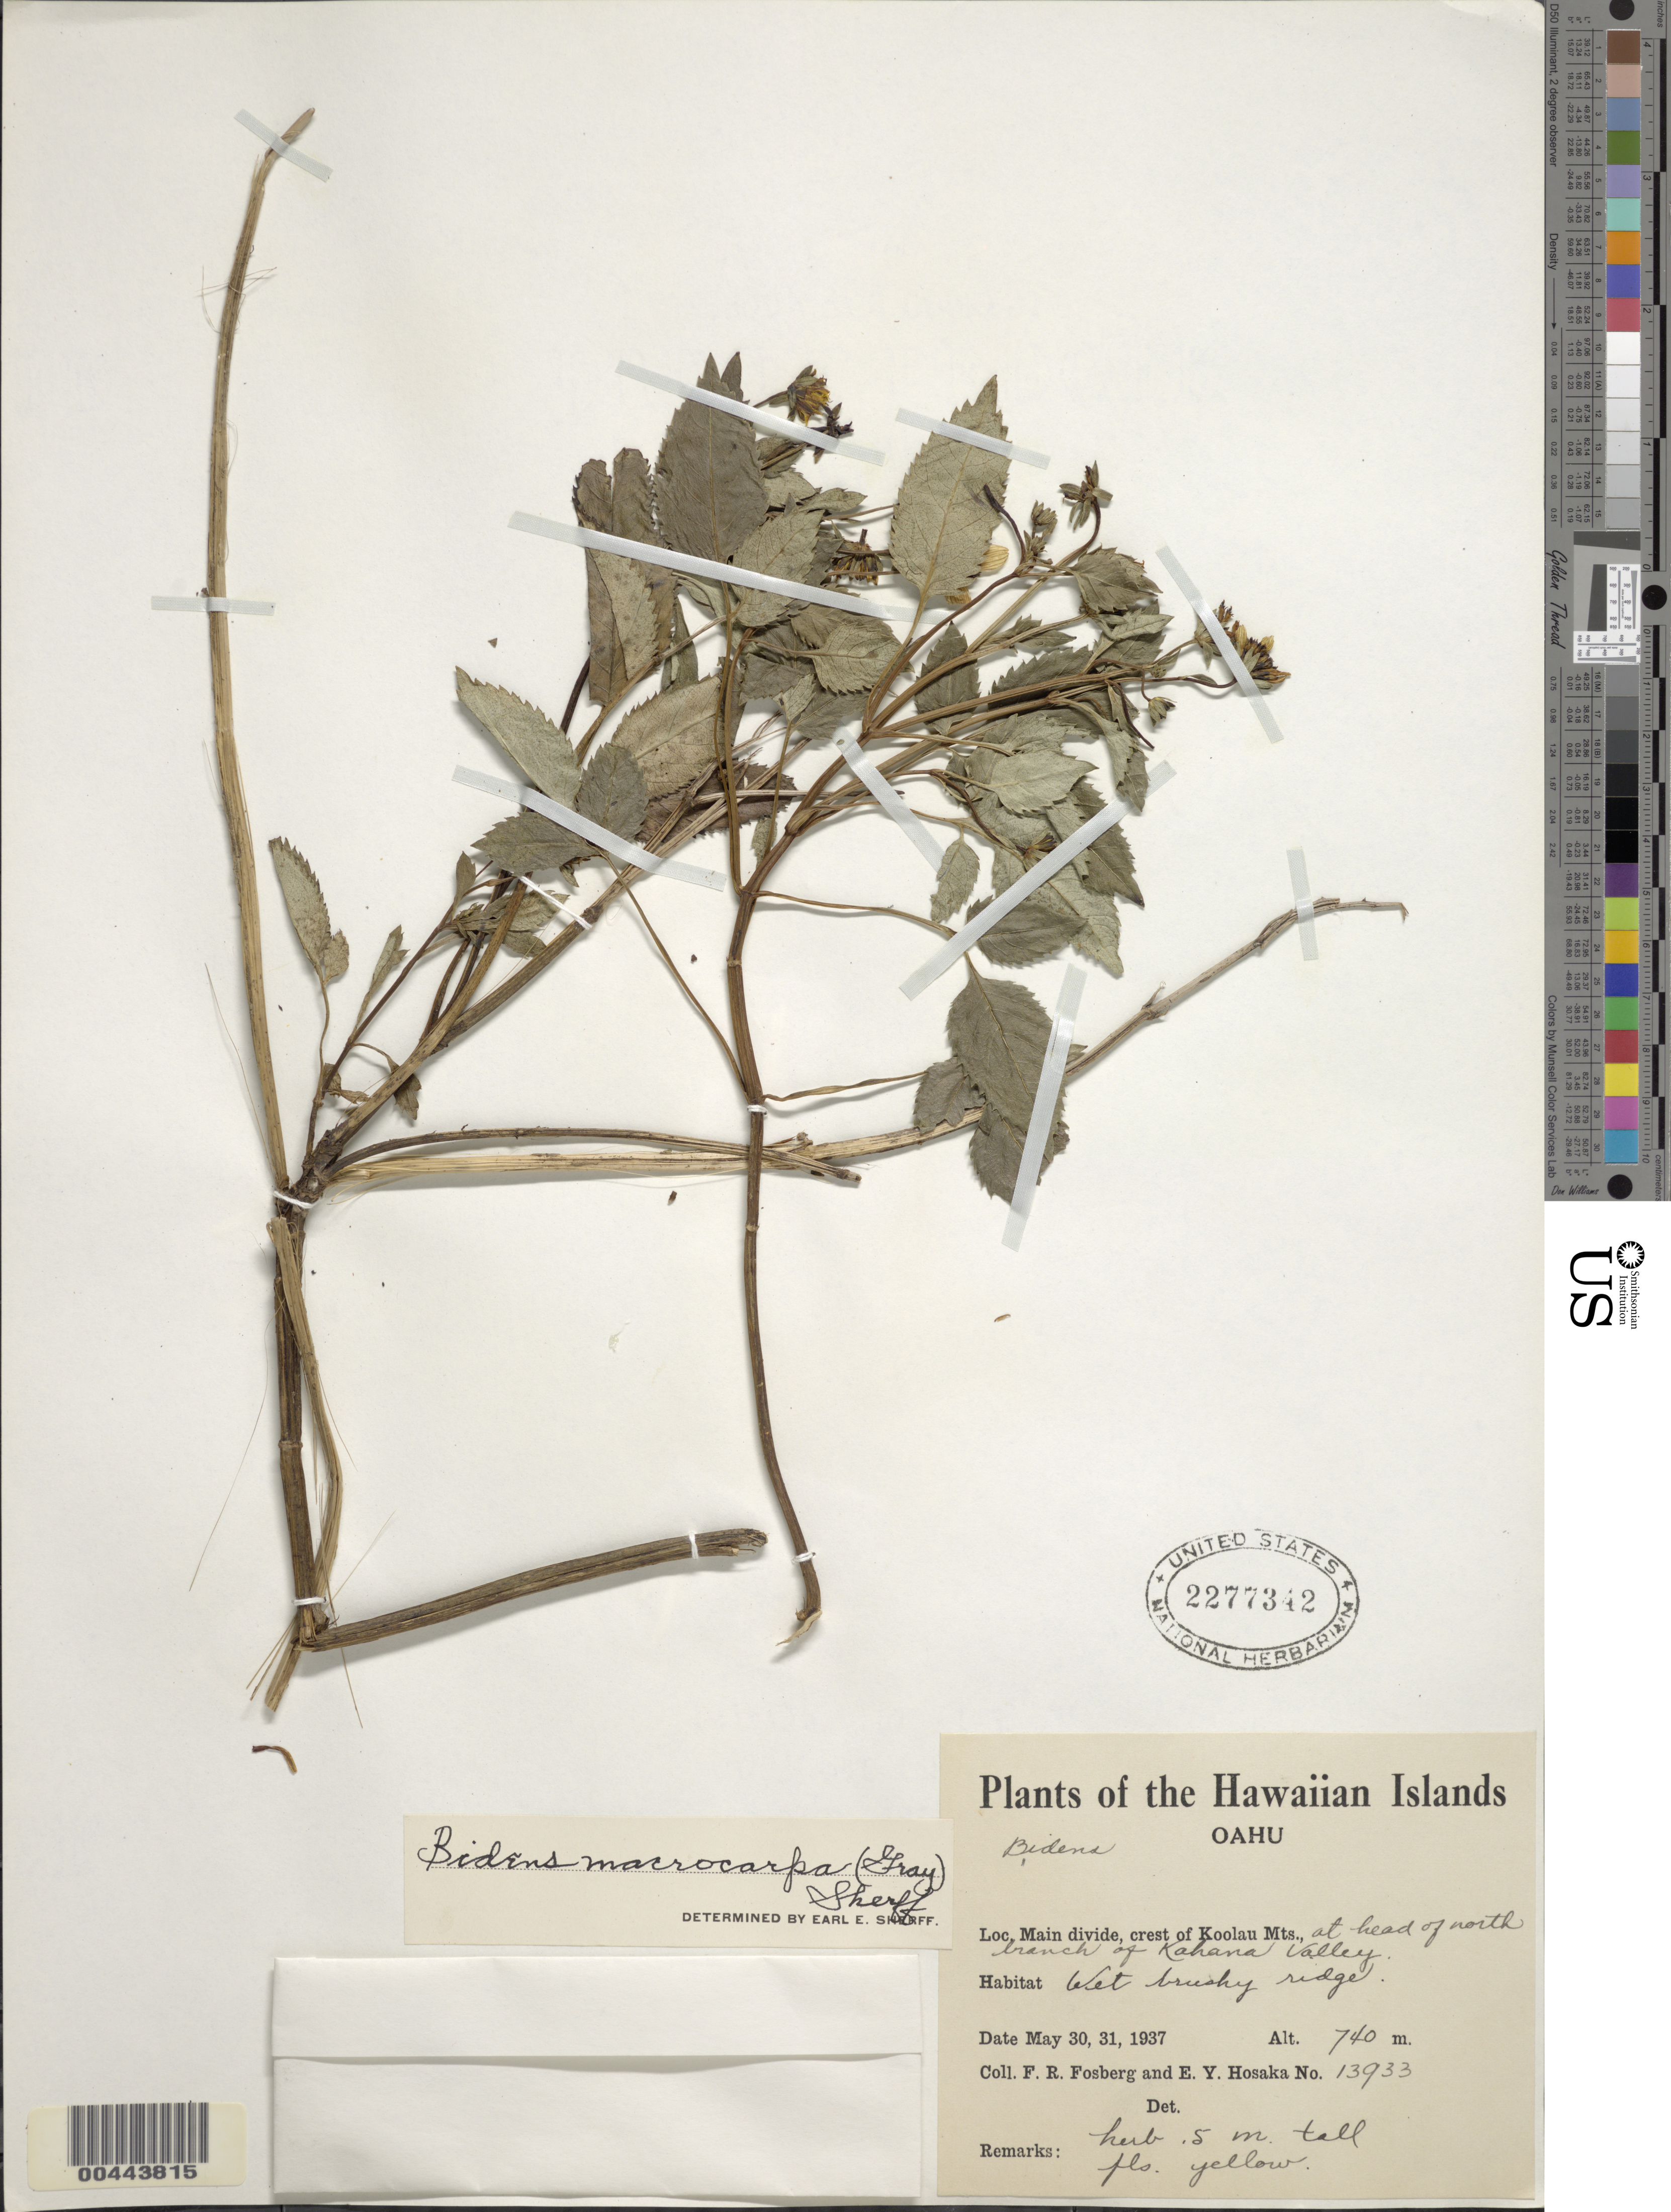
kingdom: Plantae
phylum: Tracheophyta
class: Magnoliopsida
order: Asterales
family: Asteraceae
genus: Bidens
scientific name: Bidens macrocarpa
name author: (A. Gray) Sherff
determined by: Sherff, E. E.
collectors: F. R. Fosberg & E. Y. Hosaka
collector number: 13933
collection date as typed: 30 May 1937 to 31 May 1937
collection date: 1937-05-30/1937-05-31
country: United States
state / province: Hawaii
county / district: Honolulu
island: Oahu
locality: Main divide, crest of Koolau Mountains, at head of north branch of Kahana Valley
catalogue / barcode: US 2277342